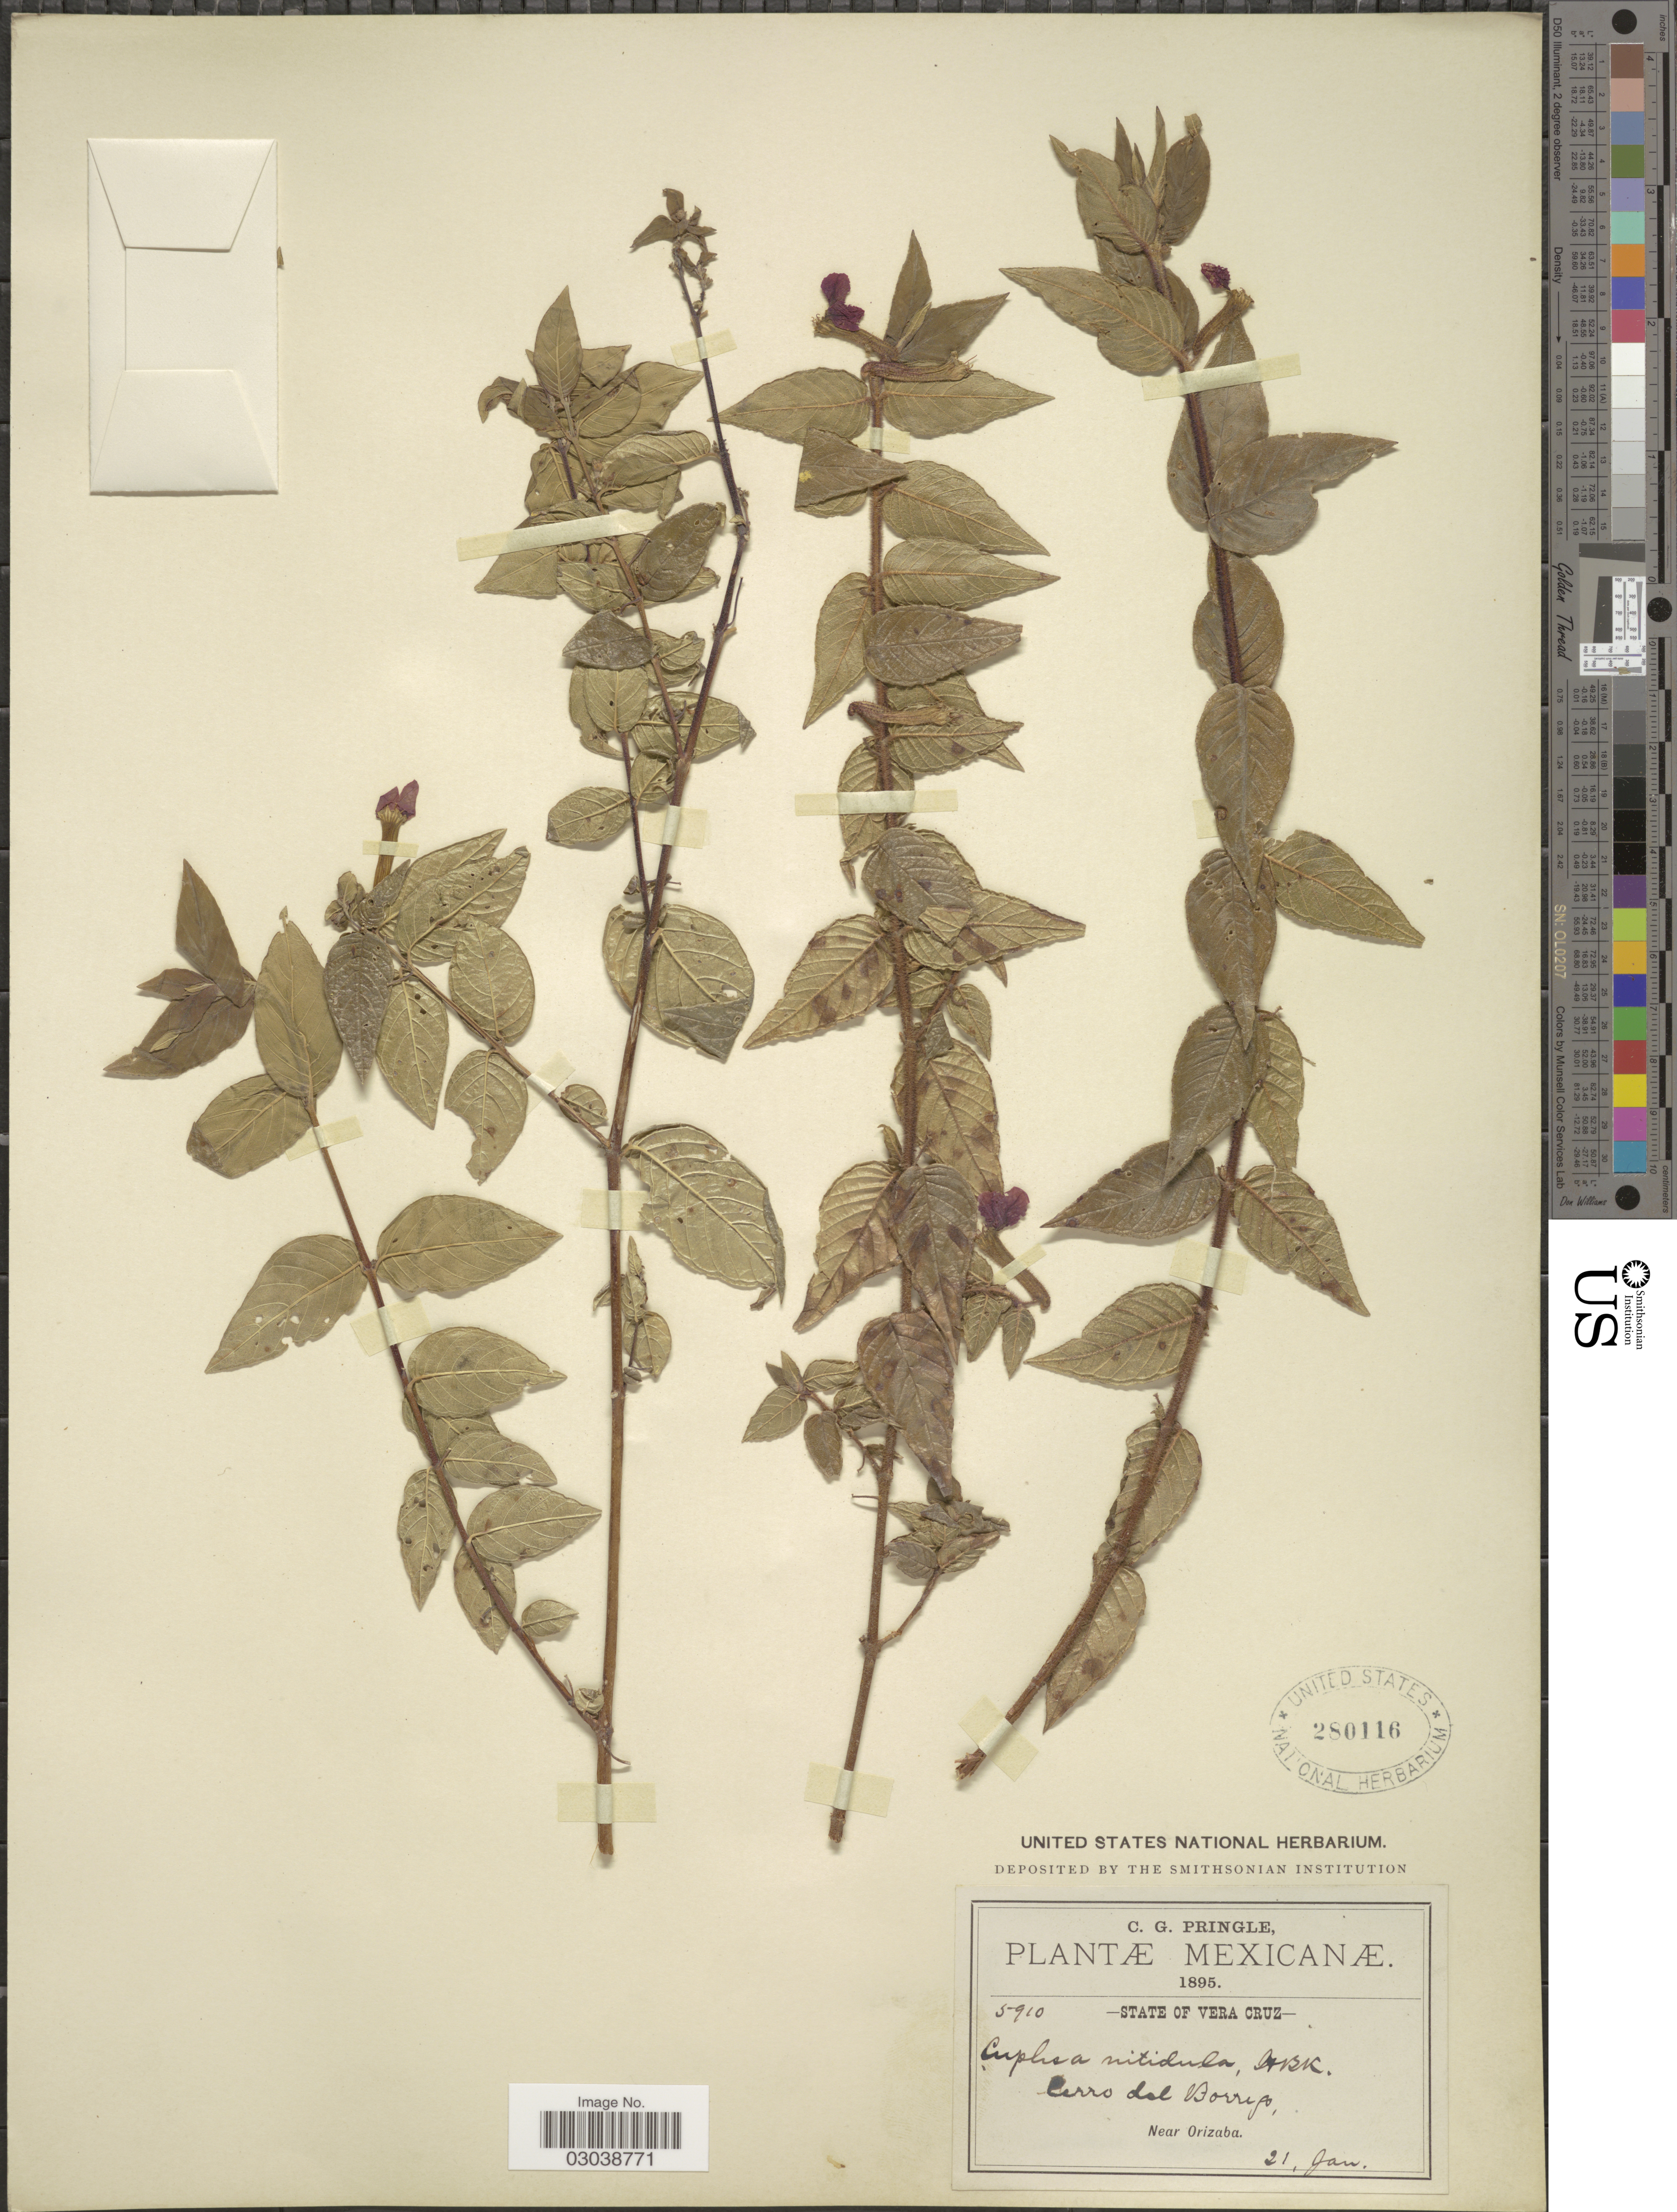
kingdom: Plantae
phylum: Tracheophyta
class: Magnoliopsida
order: Myrtales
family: Lythraceae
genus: Cuphea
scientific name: Cuphea nitidula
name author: Kunth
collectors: C. G. Pringle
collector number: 5910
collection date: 1895-01-21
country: Mexico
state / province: Veracruz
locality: State Vera Cruz. Cerro del Borrejo, Near Orizaba.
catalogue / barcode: US 280116